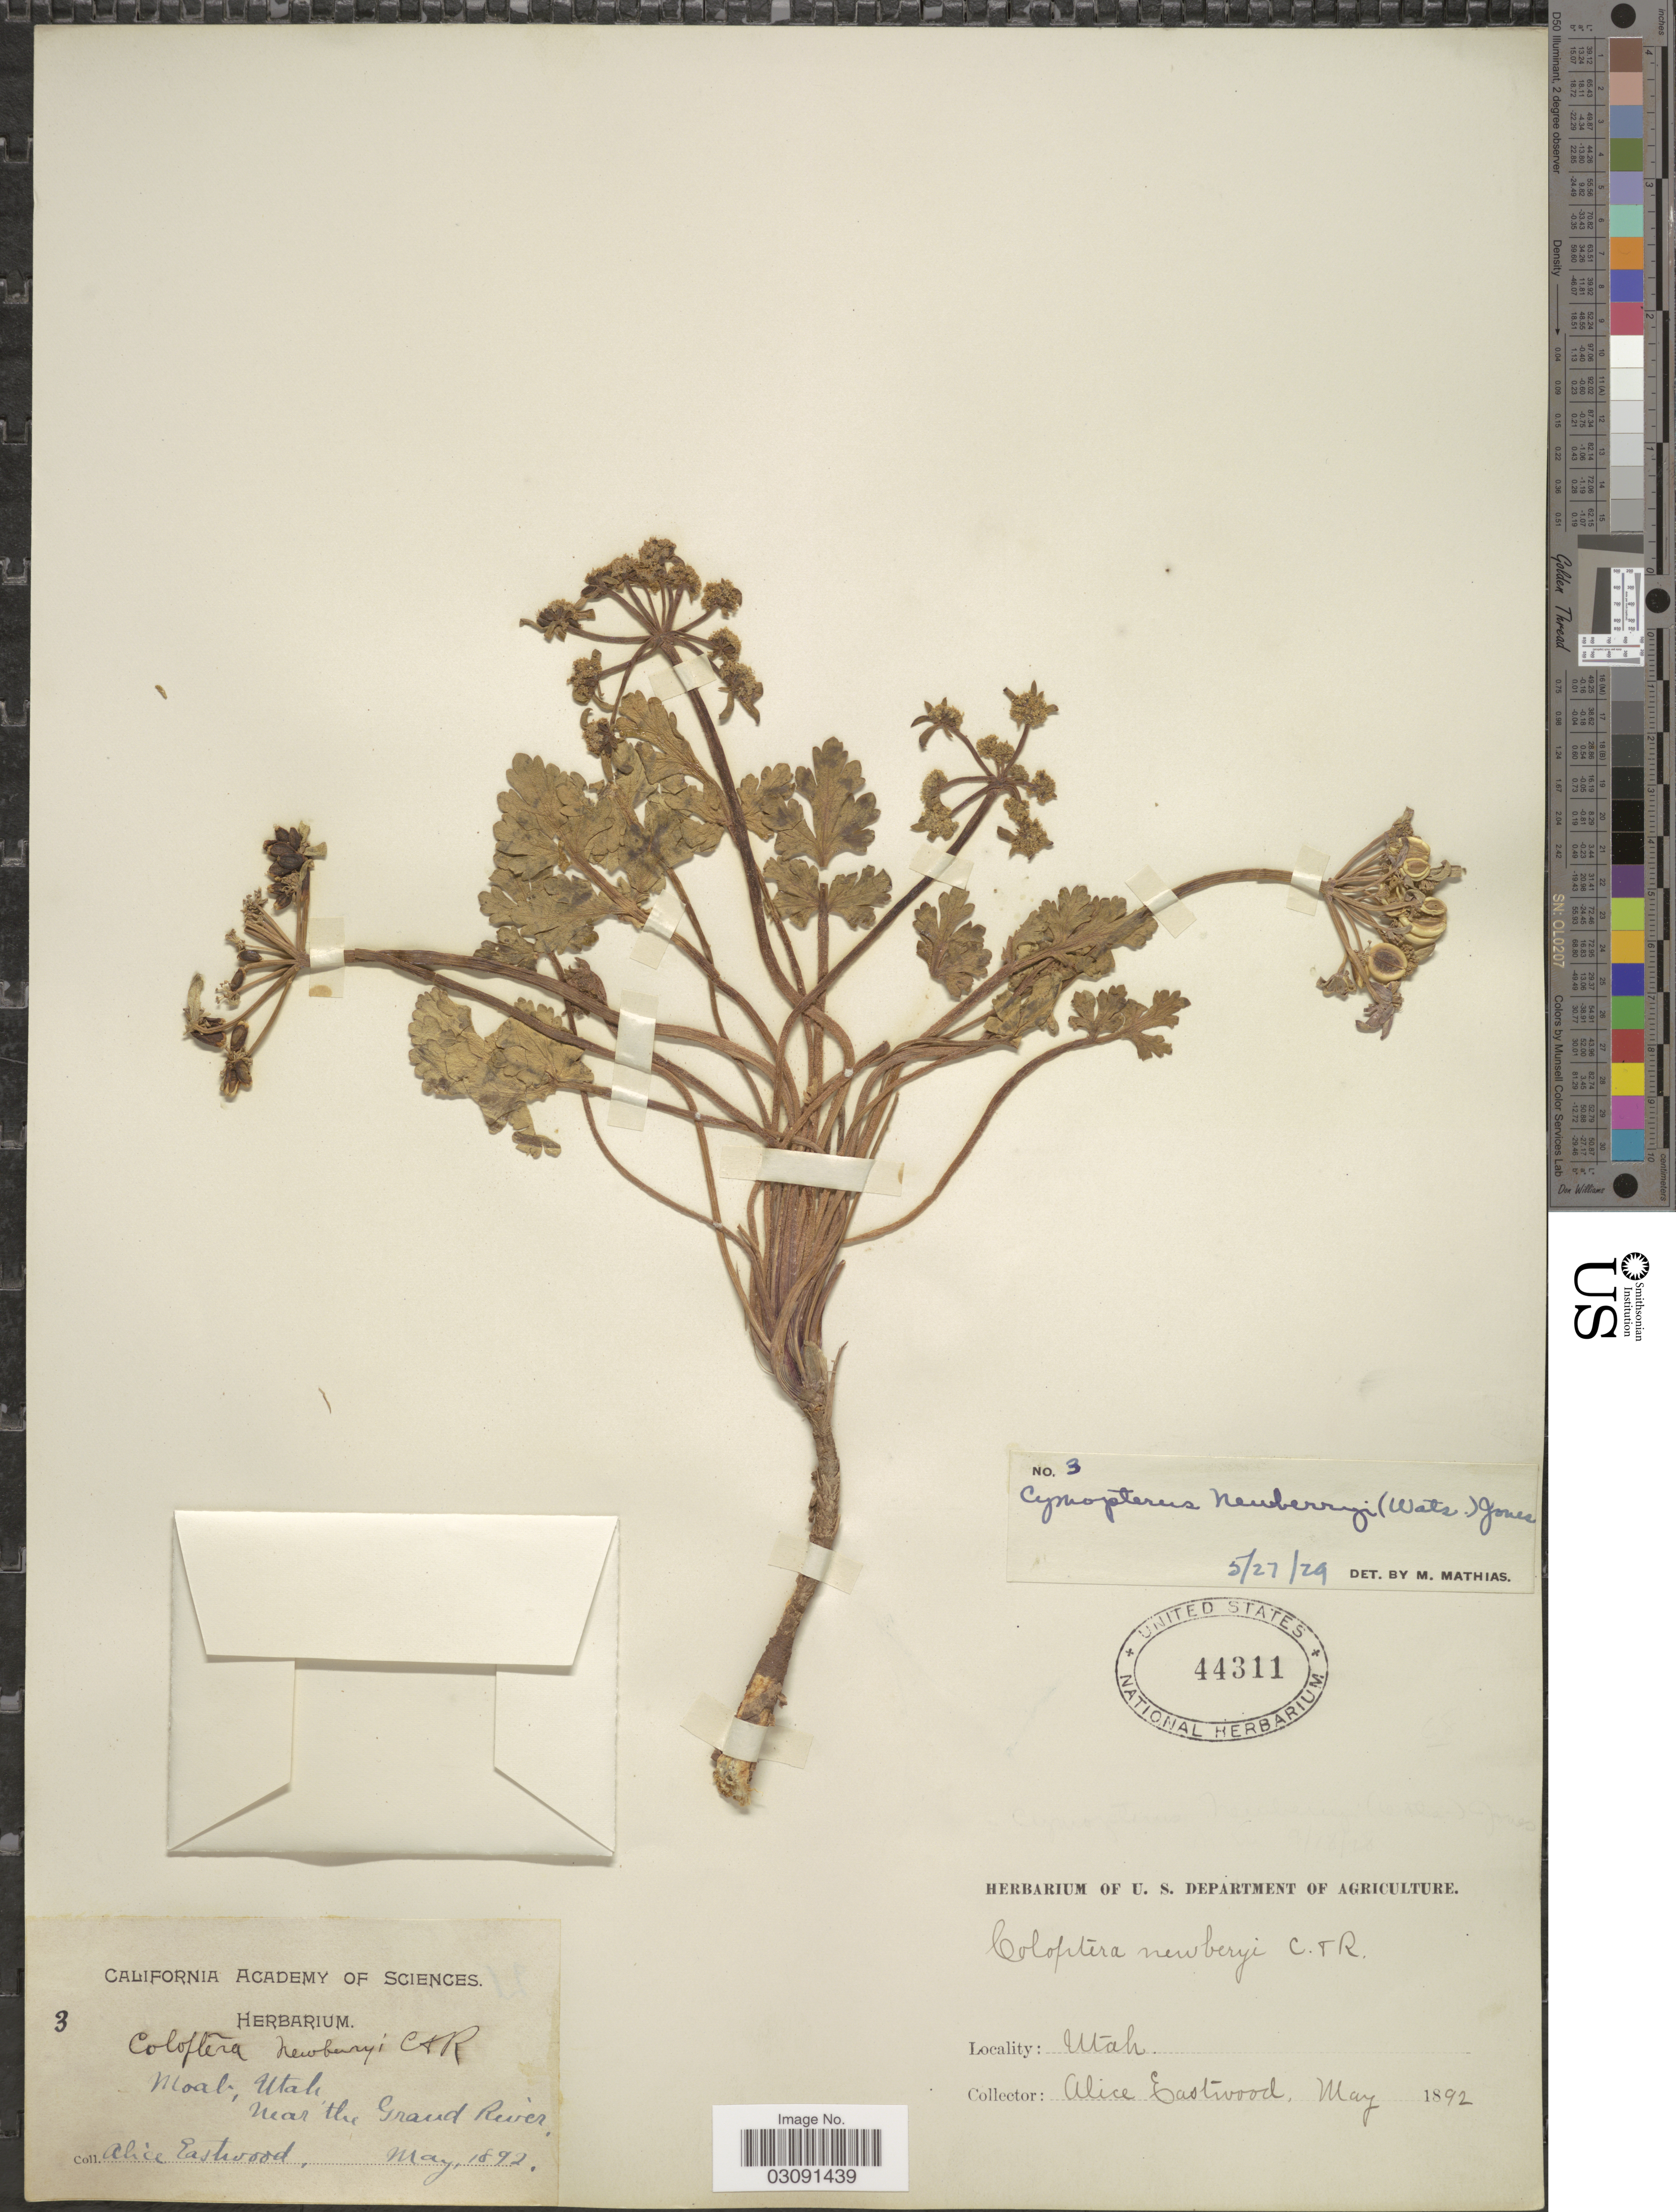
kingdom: Plantae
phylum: Tracheophyta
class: Magnoliopsida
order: Apiales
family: Apiaceae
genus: Cymopterus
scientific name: Cymopterus newberryi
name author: (S. Watson) M.E. Jones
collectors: A. Eastwood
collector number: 3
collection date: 1892-05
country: United States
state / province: Utah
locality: Moab, Near the Grand River.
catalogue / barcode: US 44311